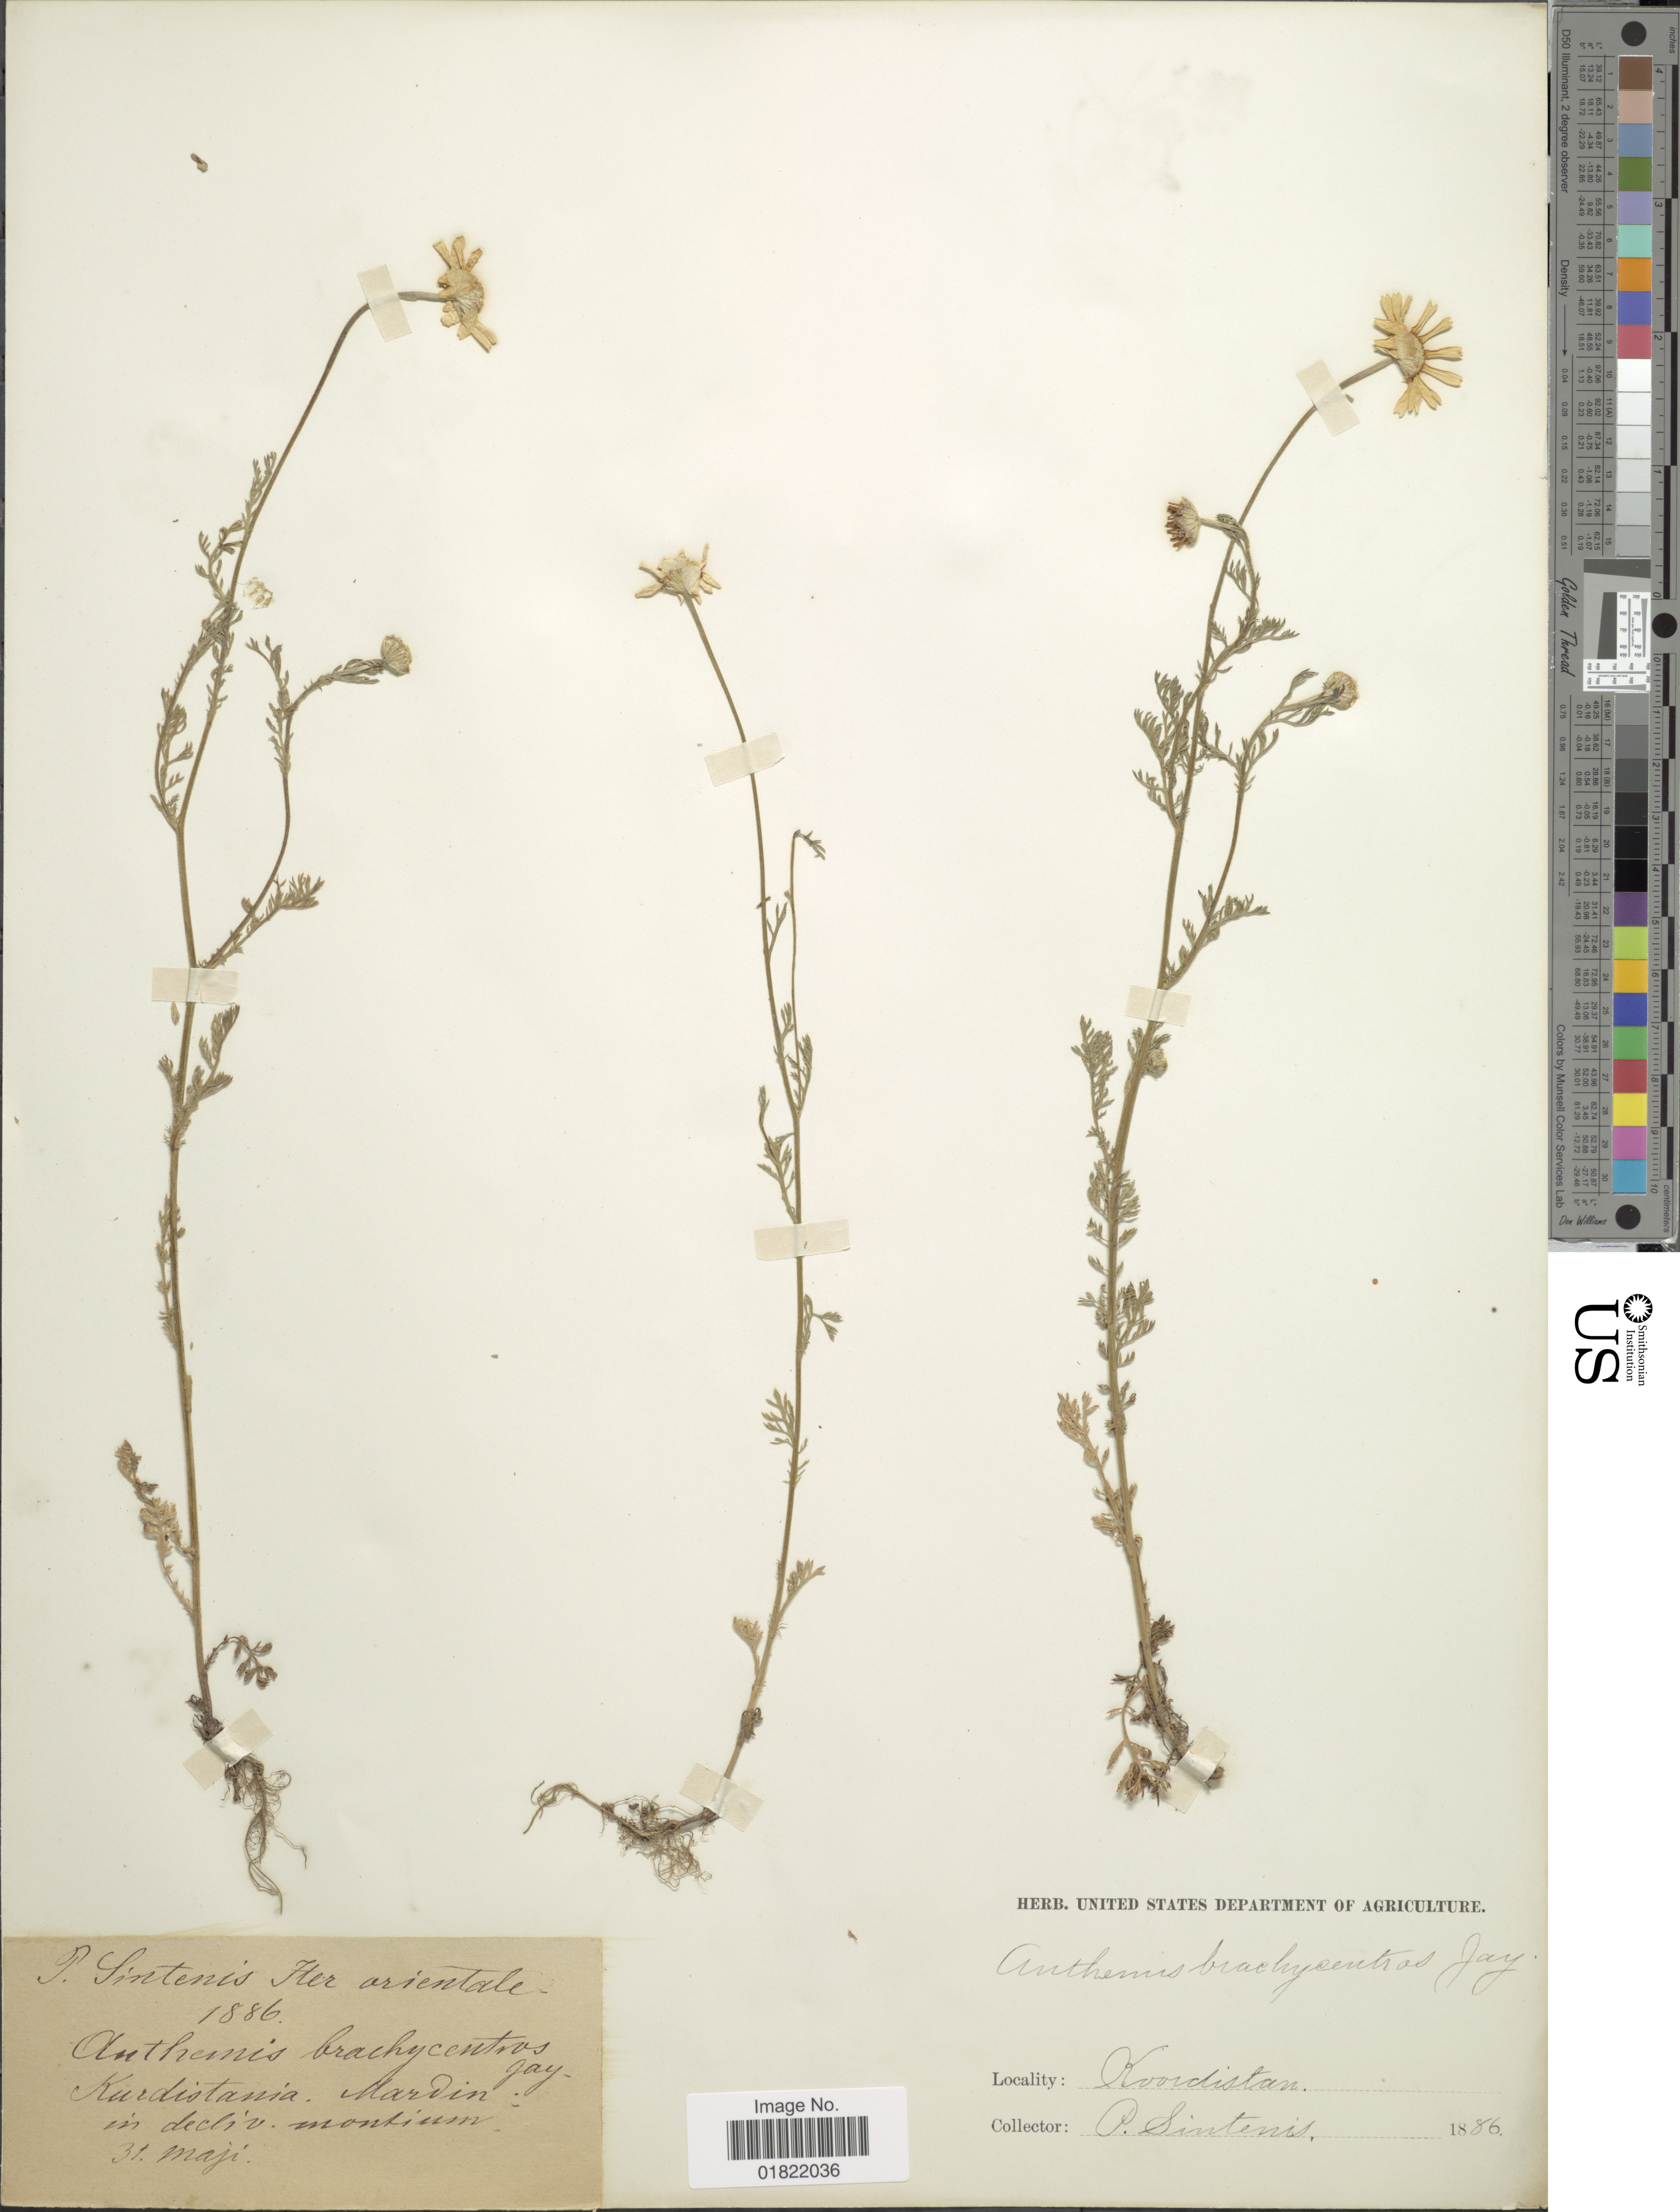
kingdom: Plantae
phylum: Tracheophyta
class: Magnoliopsida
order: Asterales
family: Asteraceae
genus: Anthemis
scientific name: Anthemis brachycentros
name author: J. Gay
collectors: P. Sintenis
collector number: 895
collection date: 1888-05-31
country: Turkey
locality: Kurdistania, Mardin in decliv montium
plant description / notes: This collection is part of Paul Sintenis' “Iter Orientale 1888” trip, and the collector number is 895.